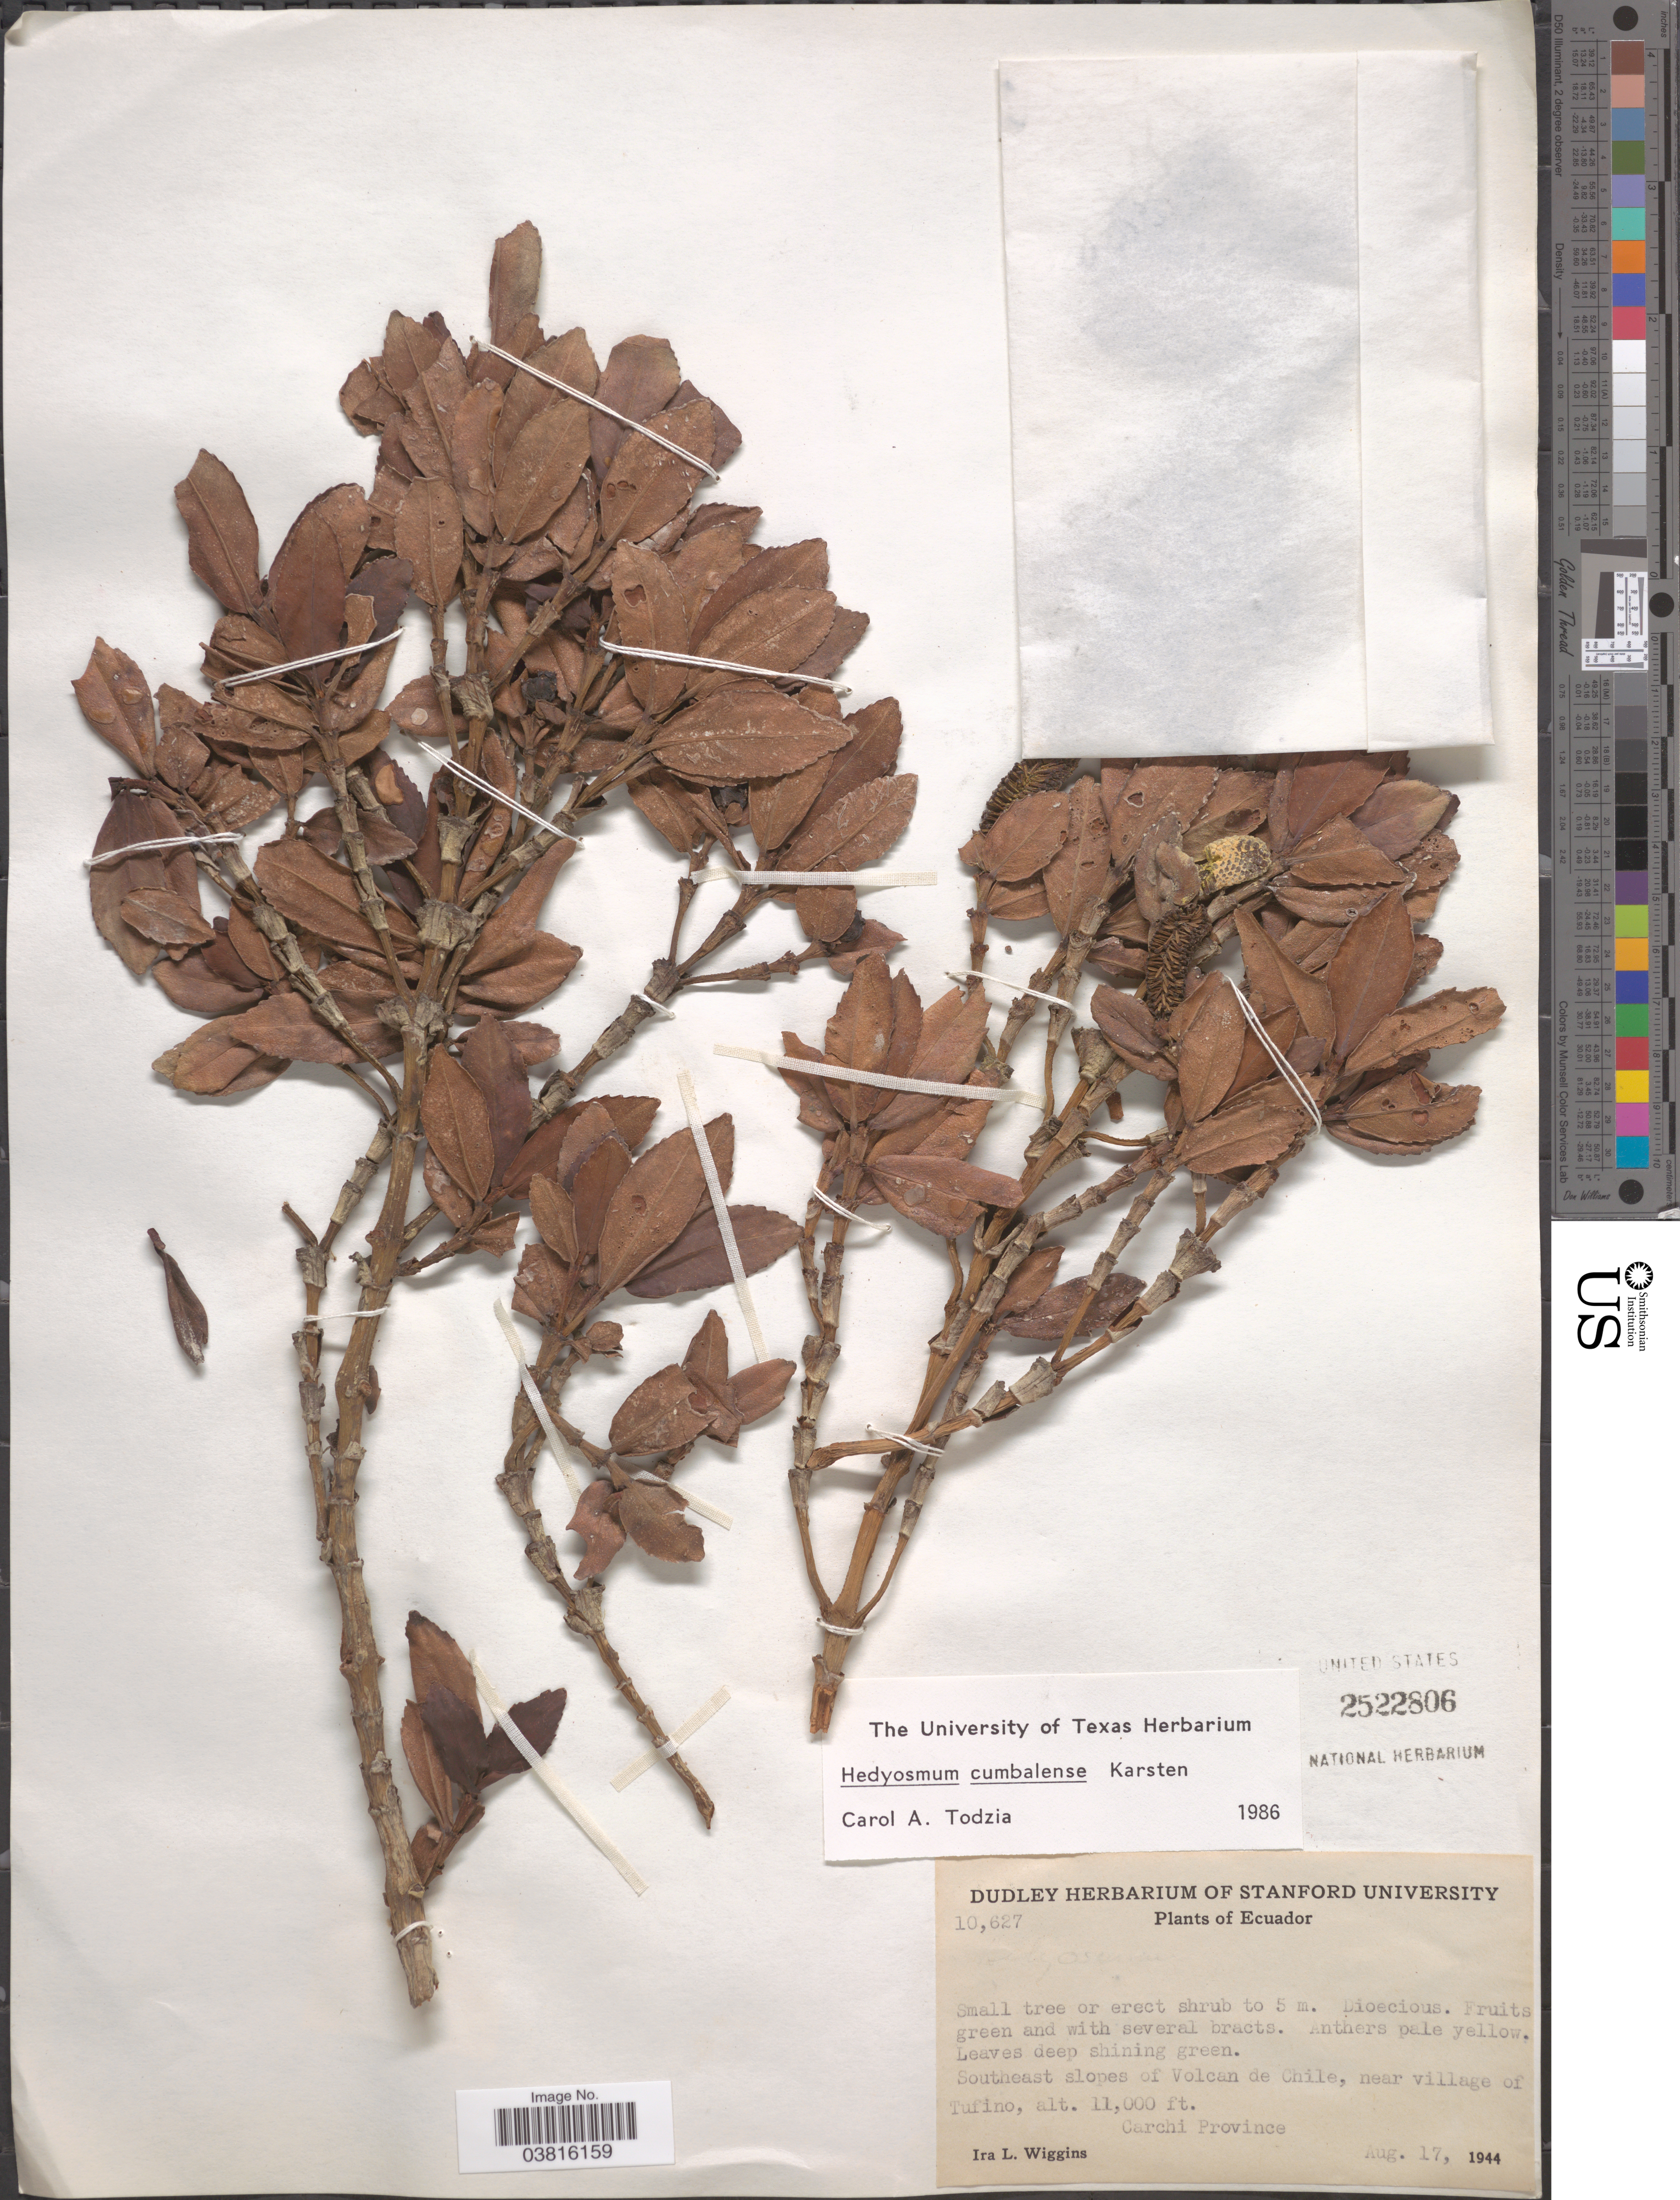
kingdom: Plantae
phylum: Tracheophyta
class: Magnoliopsida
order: Chloranthales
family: Chloranthaceae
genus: Hedyosmum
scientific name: Hedyosmum cumbalense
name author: H. Karst.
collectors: I. L. Wiggins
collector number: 10627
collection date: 1944-08-17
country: Ecuador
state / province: Carchi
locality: Southeast slopes of Volvan de Chile, near village of Tufino.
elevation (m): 3353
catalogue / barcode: US 2522806